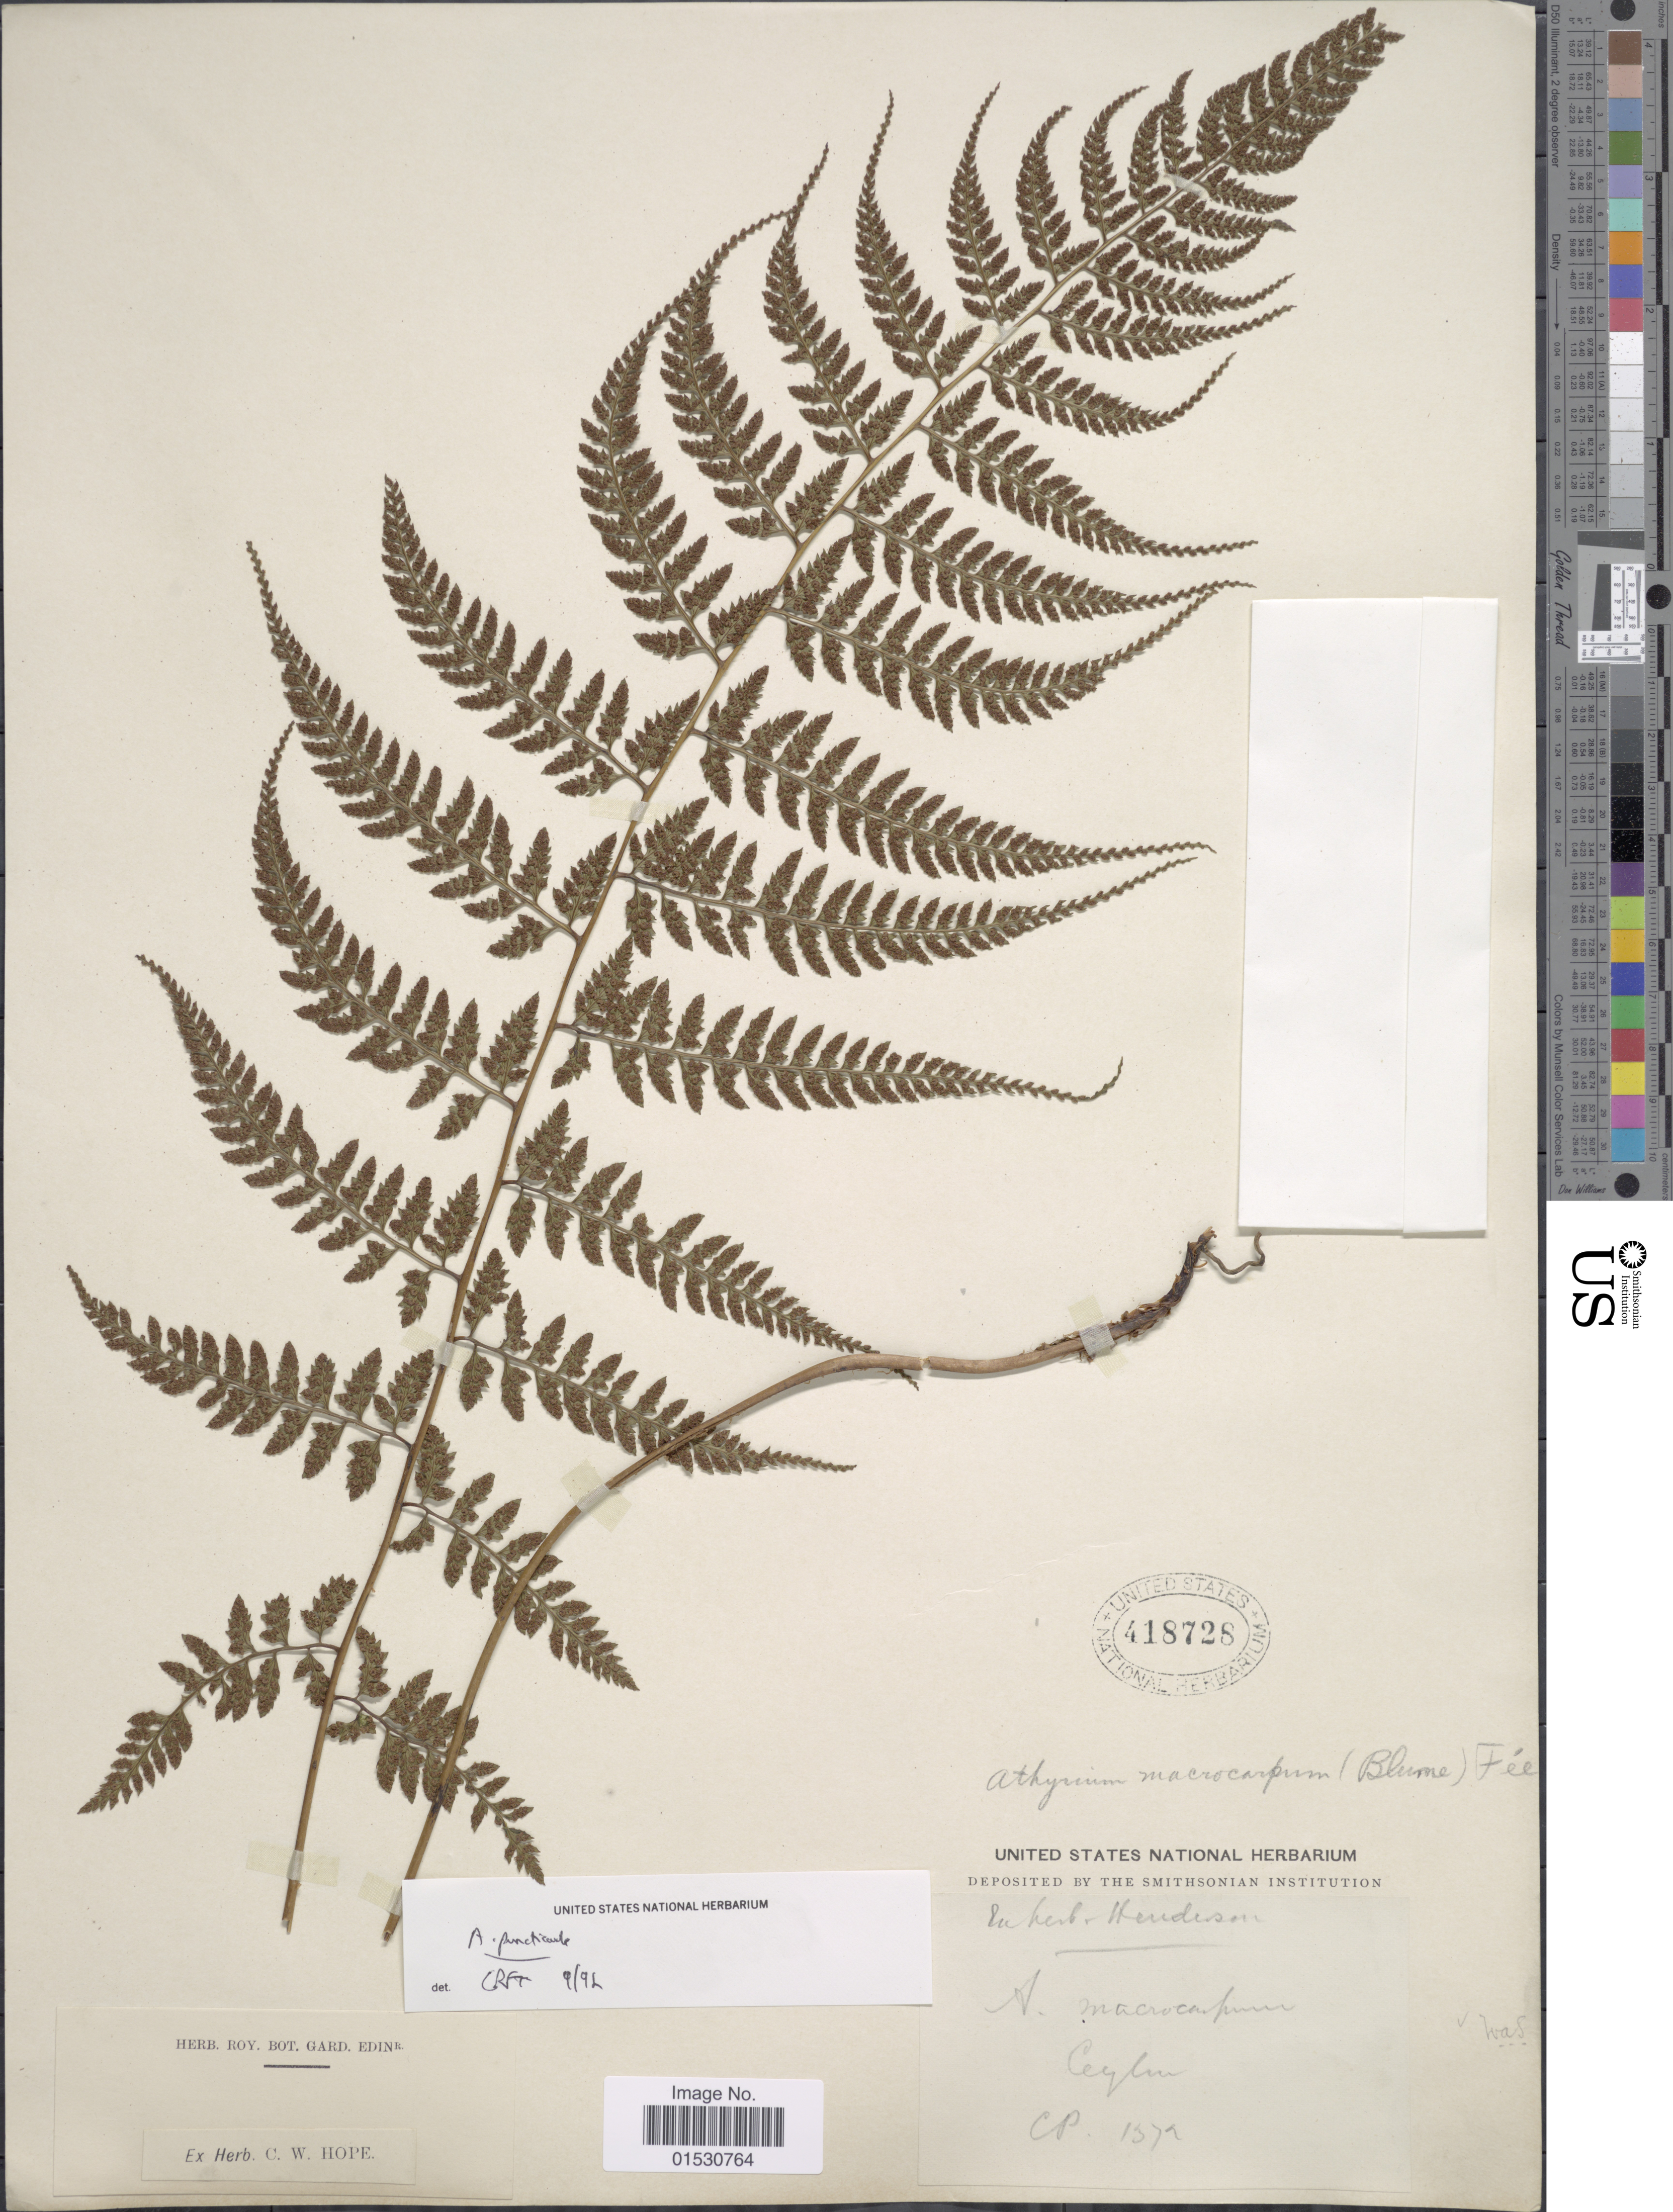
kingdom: Plantae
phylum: Tracheophyta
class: Polypodiopsida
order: Polypodiales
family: Athyriaceae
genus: Athyrium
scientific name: Athyrium macrocarpon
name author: Bedd.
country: Sri Lanka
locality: Ceylon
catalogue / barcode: US 418728